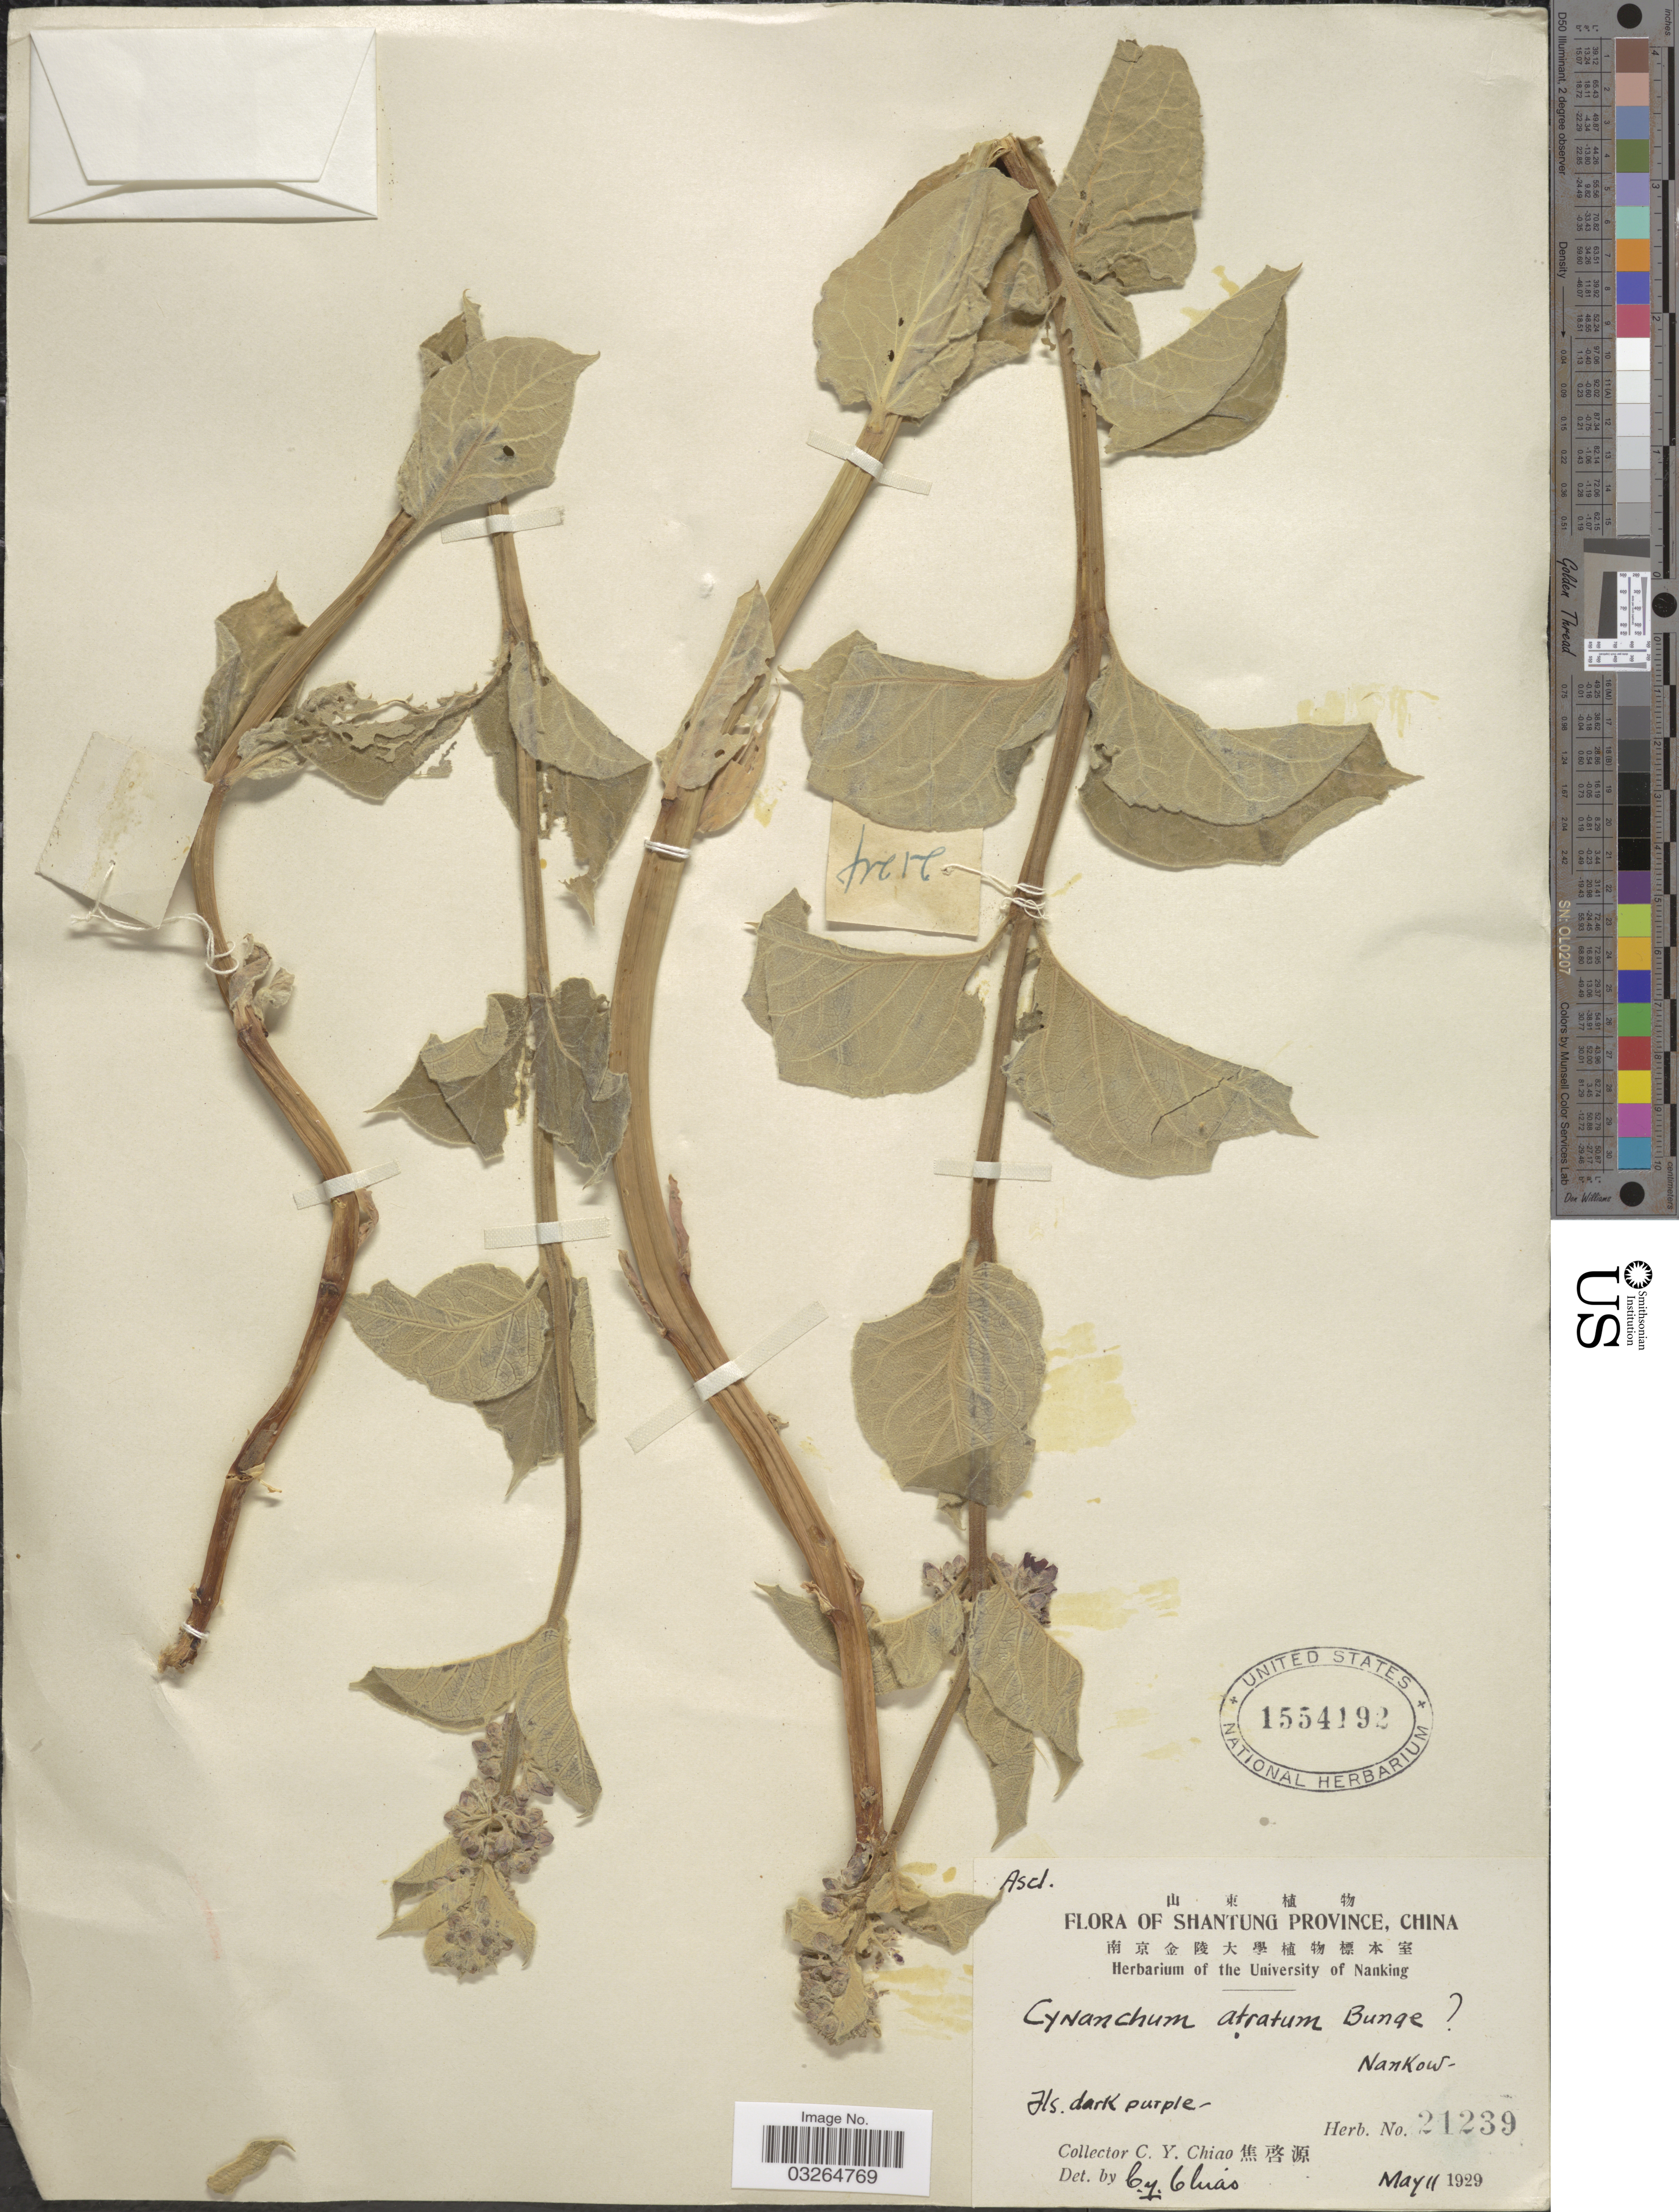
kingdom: Plantae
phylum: Tracheophyta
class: Magnoliopsida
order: Gentianales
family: Apocynaceae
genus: Cynanchum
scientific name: Cynanchum atratum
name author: Bunge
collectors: C. Y. Chiao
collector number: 21239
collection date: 1929-05-11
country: China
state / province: Shandong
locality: Shantung Province. Nankow.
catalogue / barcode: US 1554192